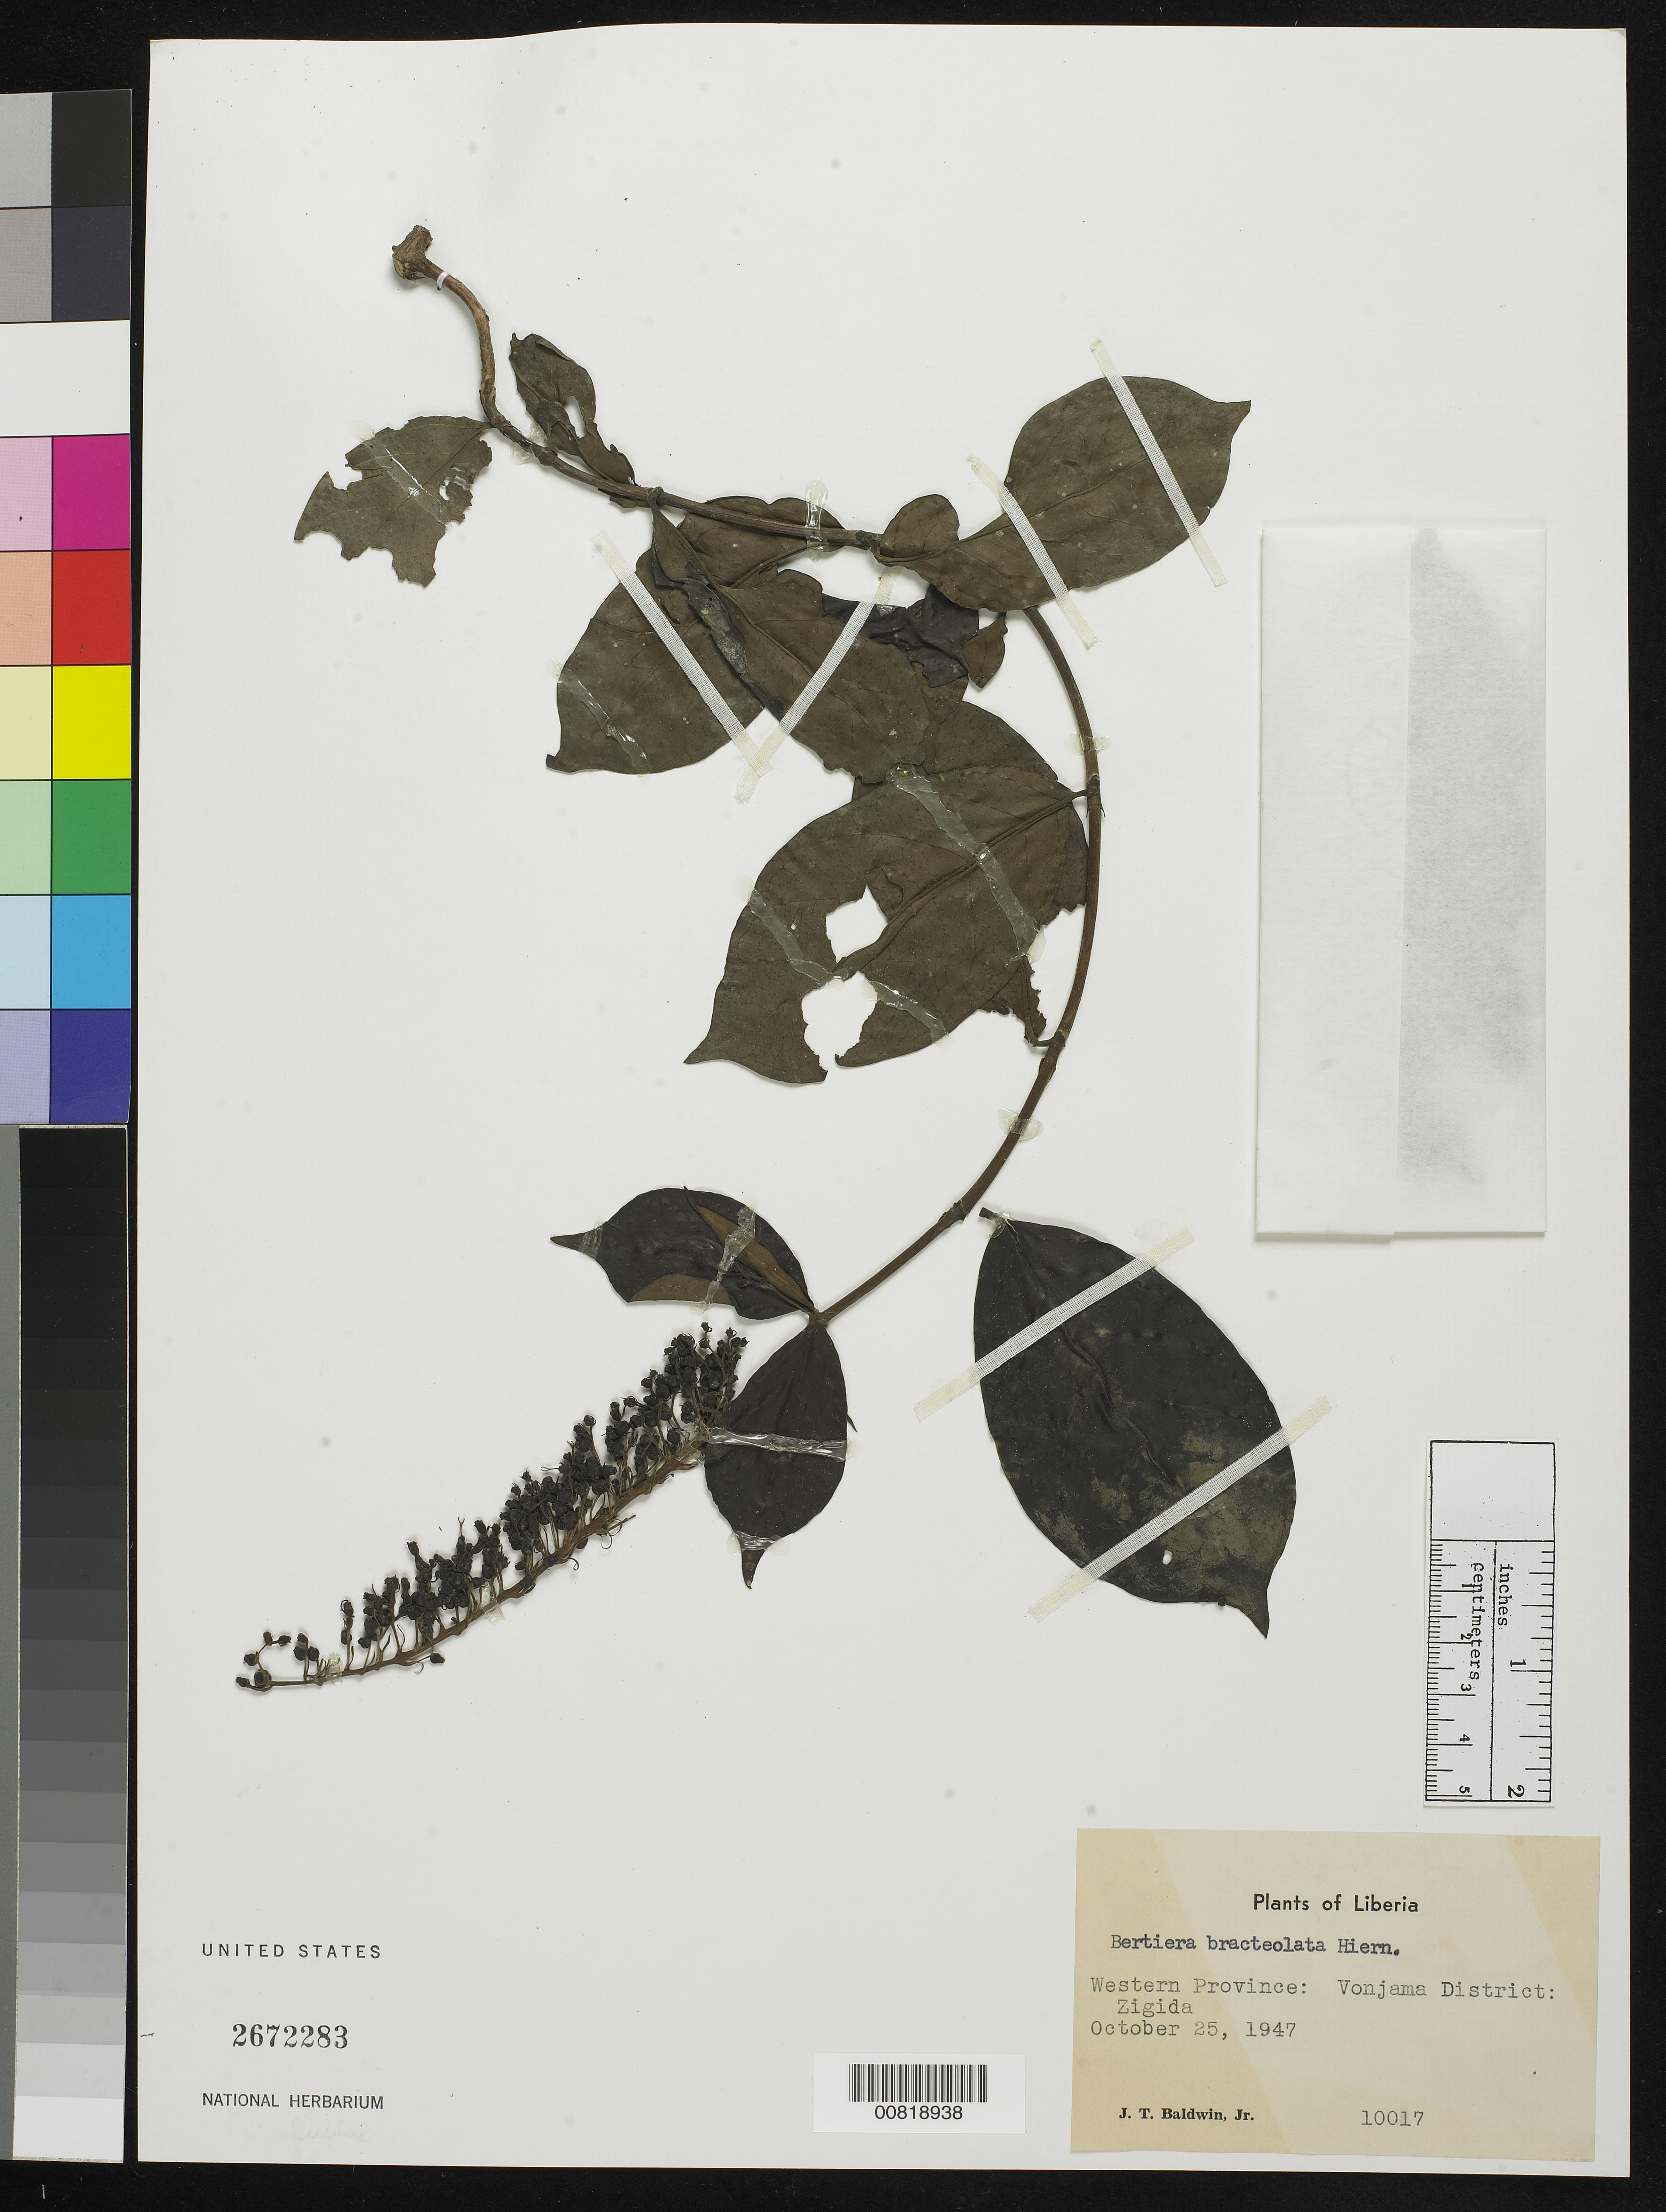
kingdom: Plantae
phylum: Tracheophyta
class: Magnoliopsida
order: Gentianales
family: Rubiaceae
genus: Bertiera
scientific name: Bertiera bracteolata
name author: Hiern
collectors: J. T. Baldwin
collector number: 10017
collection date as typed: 25 Oct 1947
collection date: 1947-10-25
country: Liberia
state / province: Lofa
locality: Western Province: Vonjama District, Zigida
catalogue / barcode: US 2672283